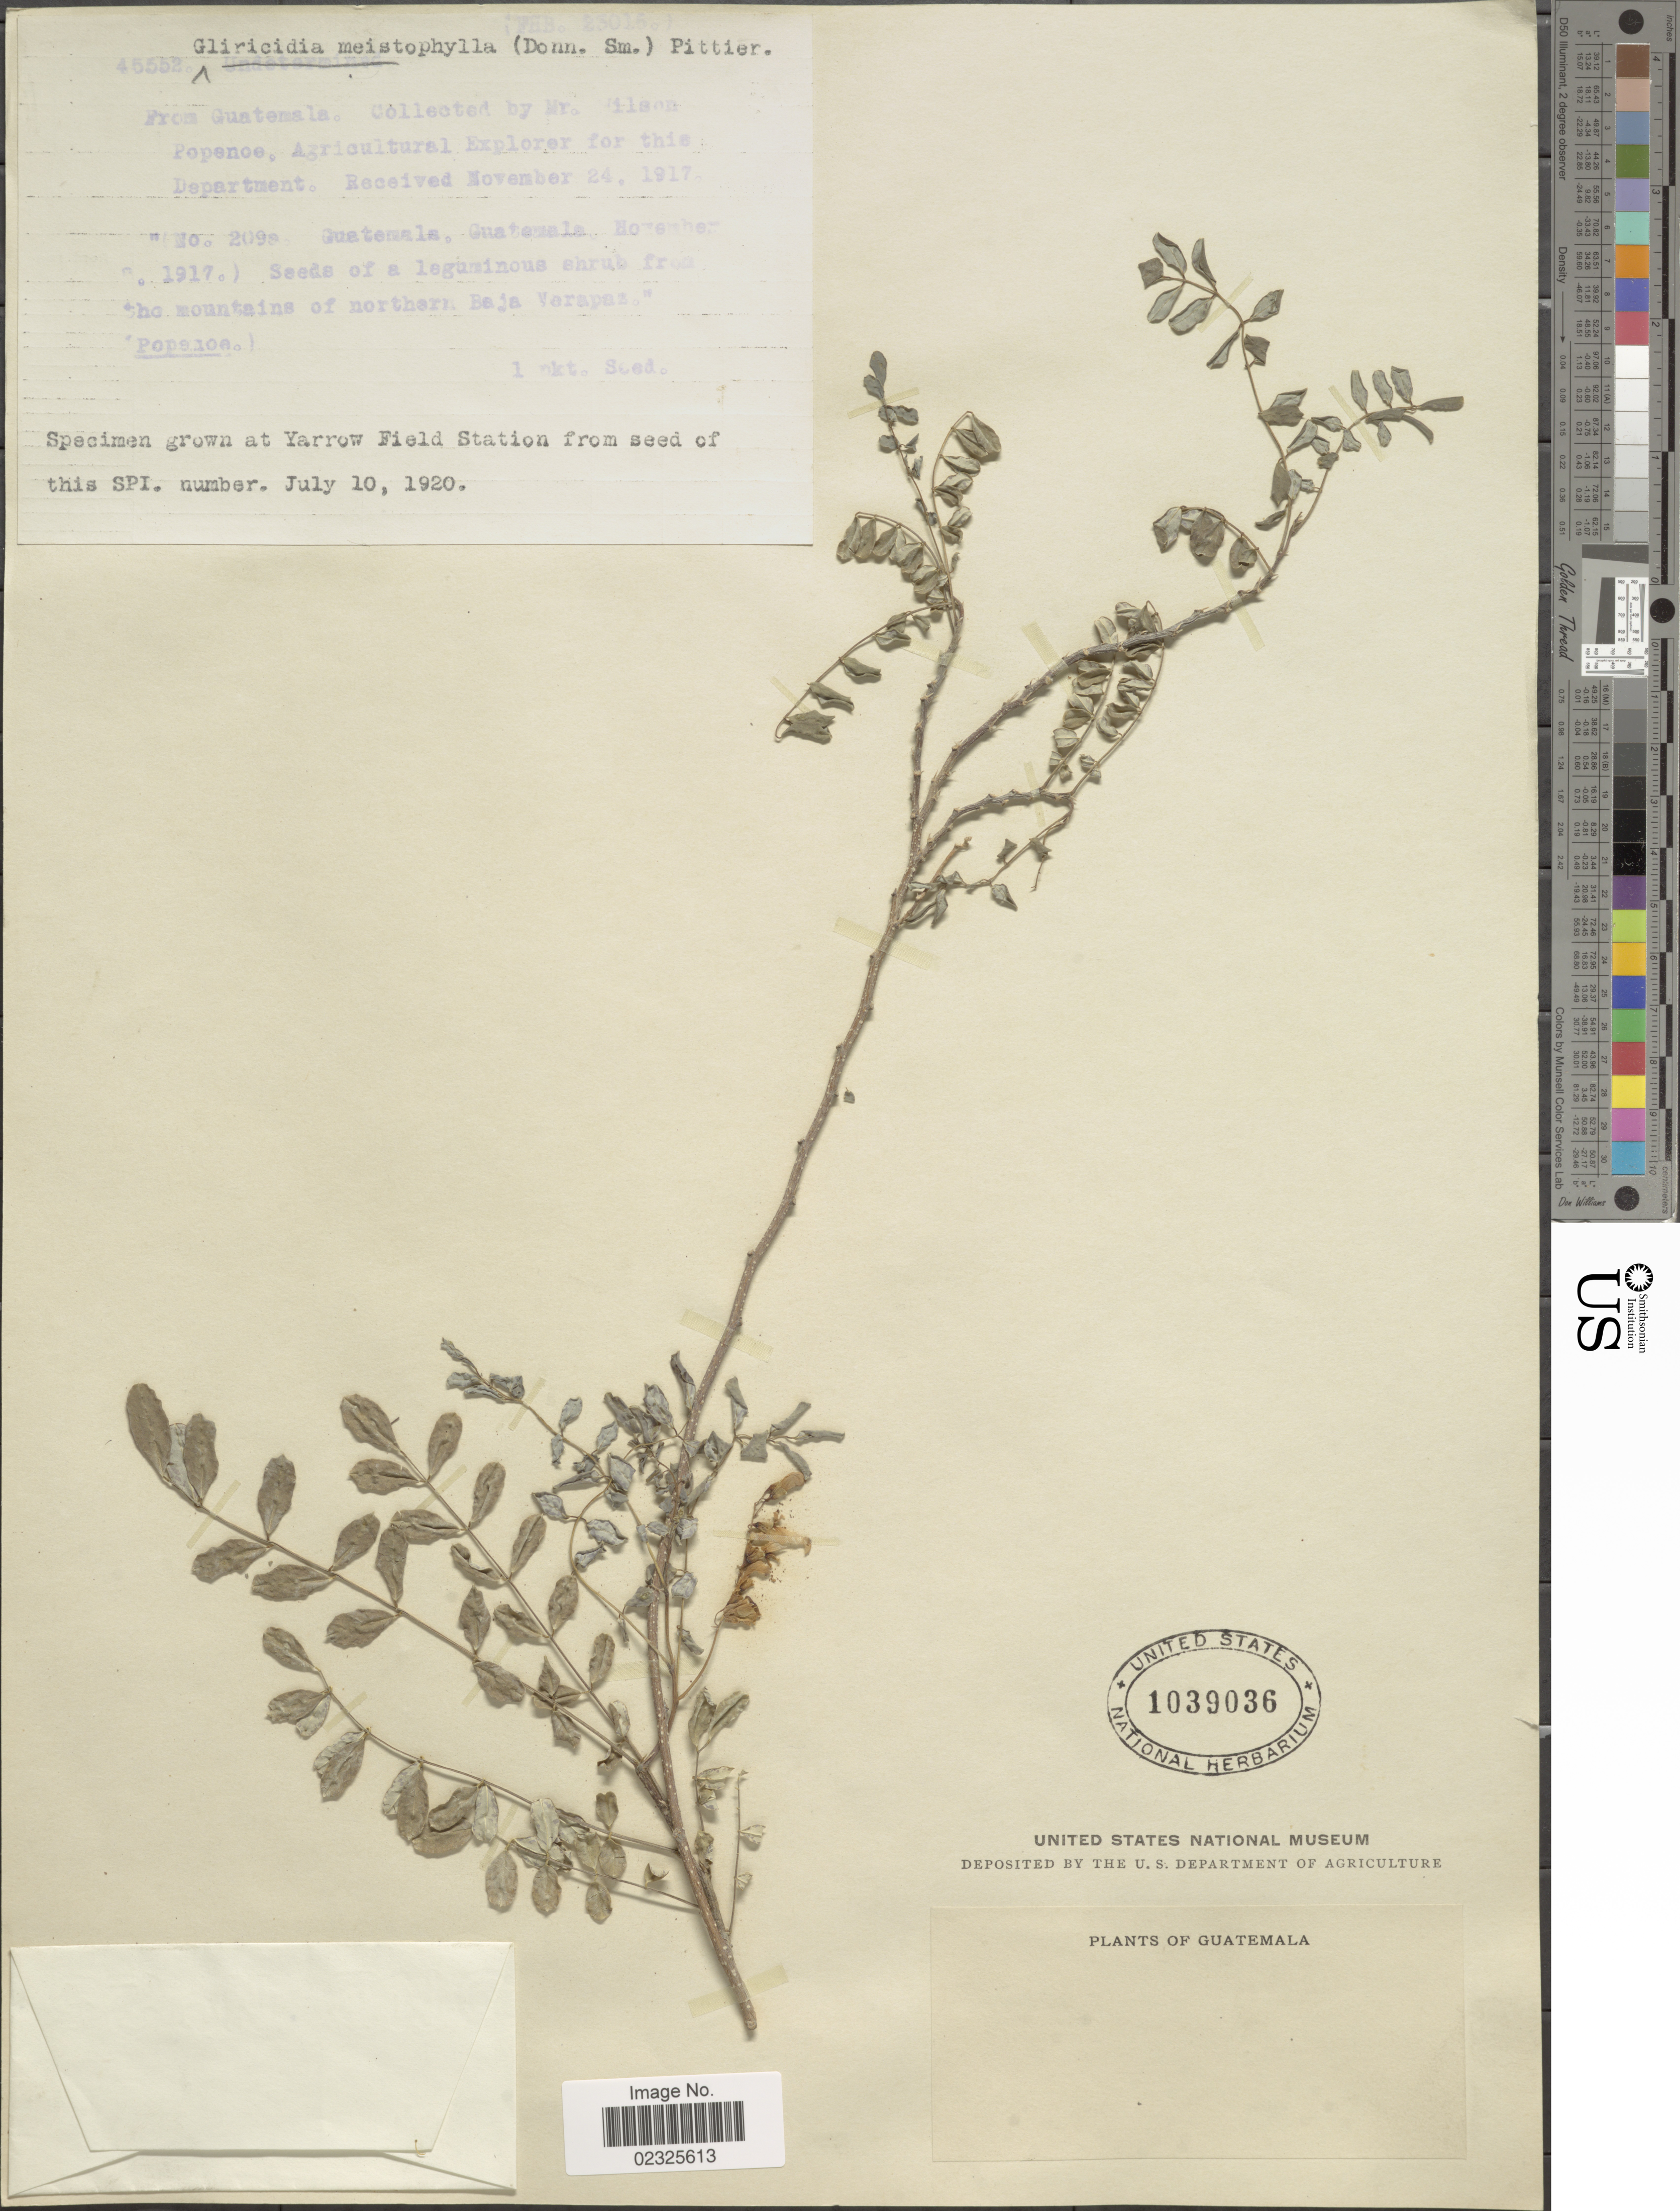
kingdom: Plantae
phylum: Tracheophyta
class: Magnoliopsida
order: Fabales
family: Fabaceae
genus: Gliricidia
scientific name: Gliricidia meistophylla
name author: (Donn. Sm.) Pittier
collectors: W. Popenoe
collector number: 209a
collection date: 1917-11-08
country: Guatemala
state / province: Baja Verapaz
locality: From the mountains of northern Baja Verapaz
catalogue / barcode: US 1039036